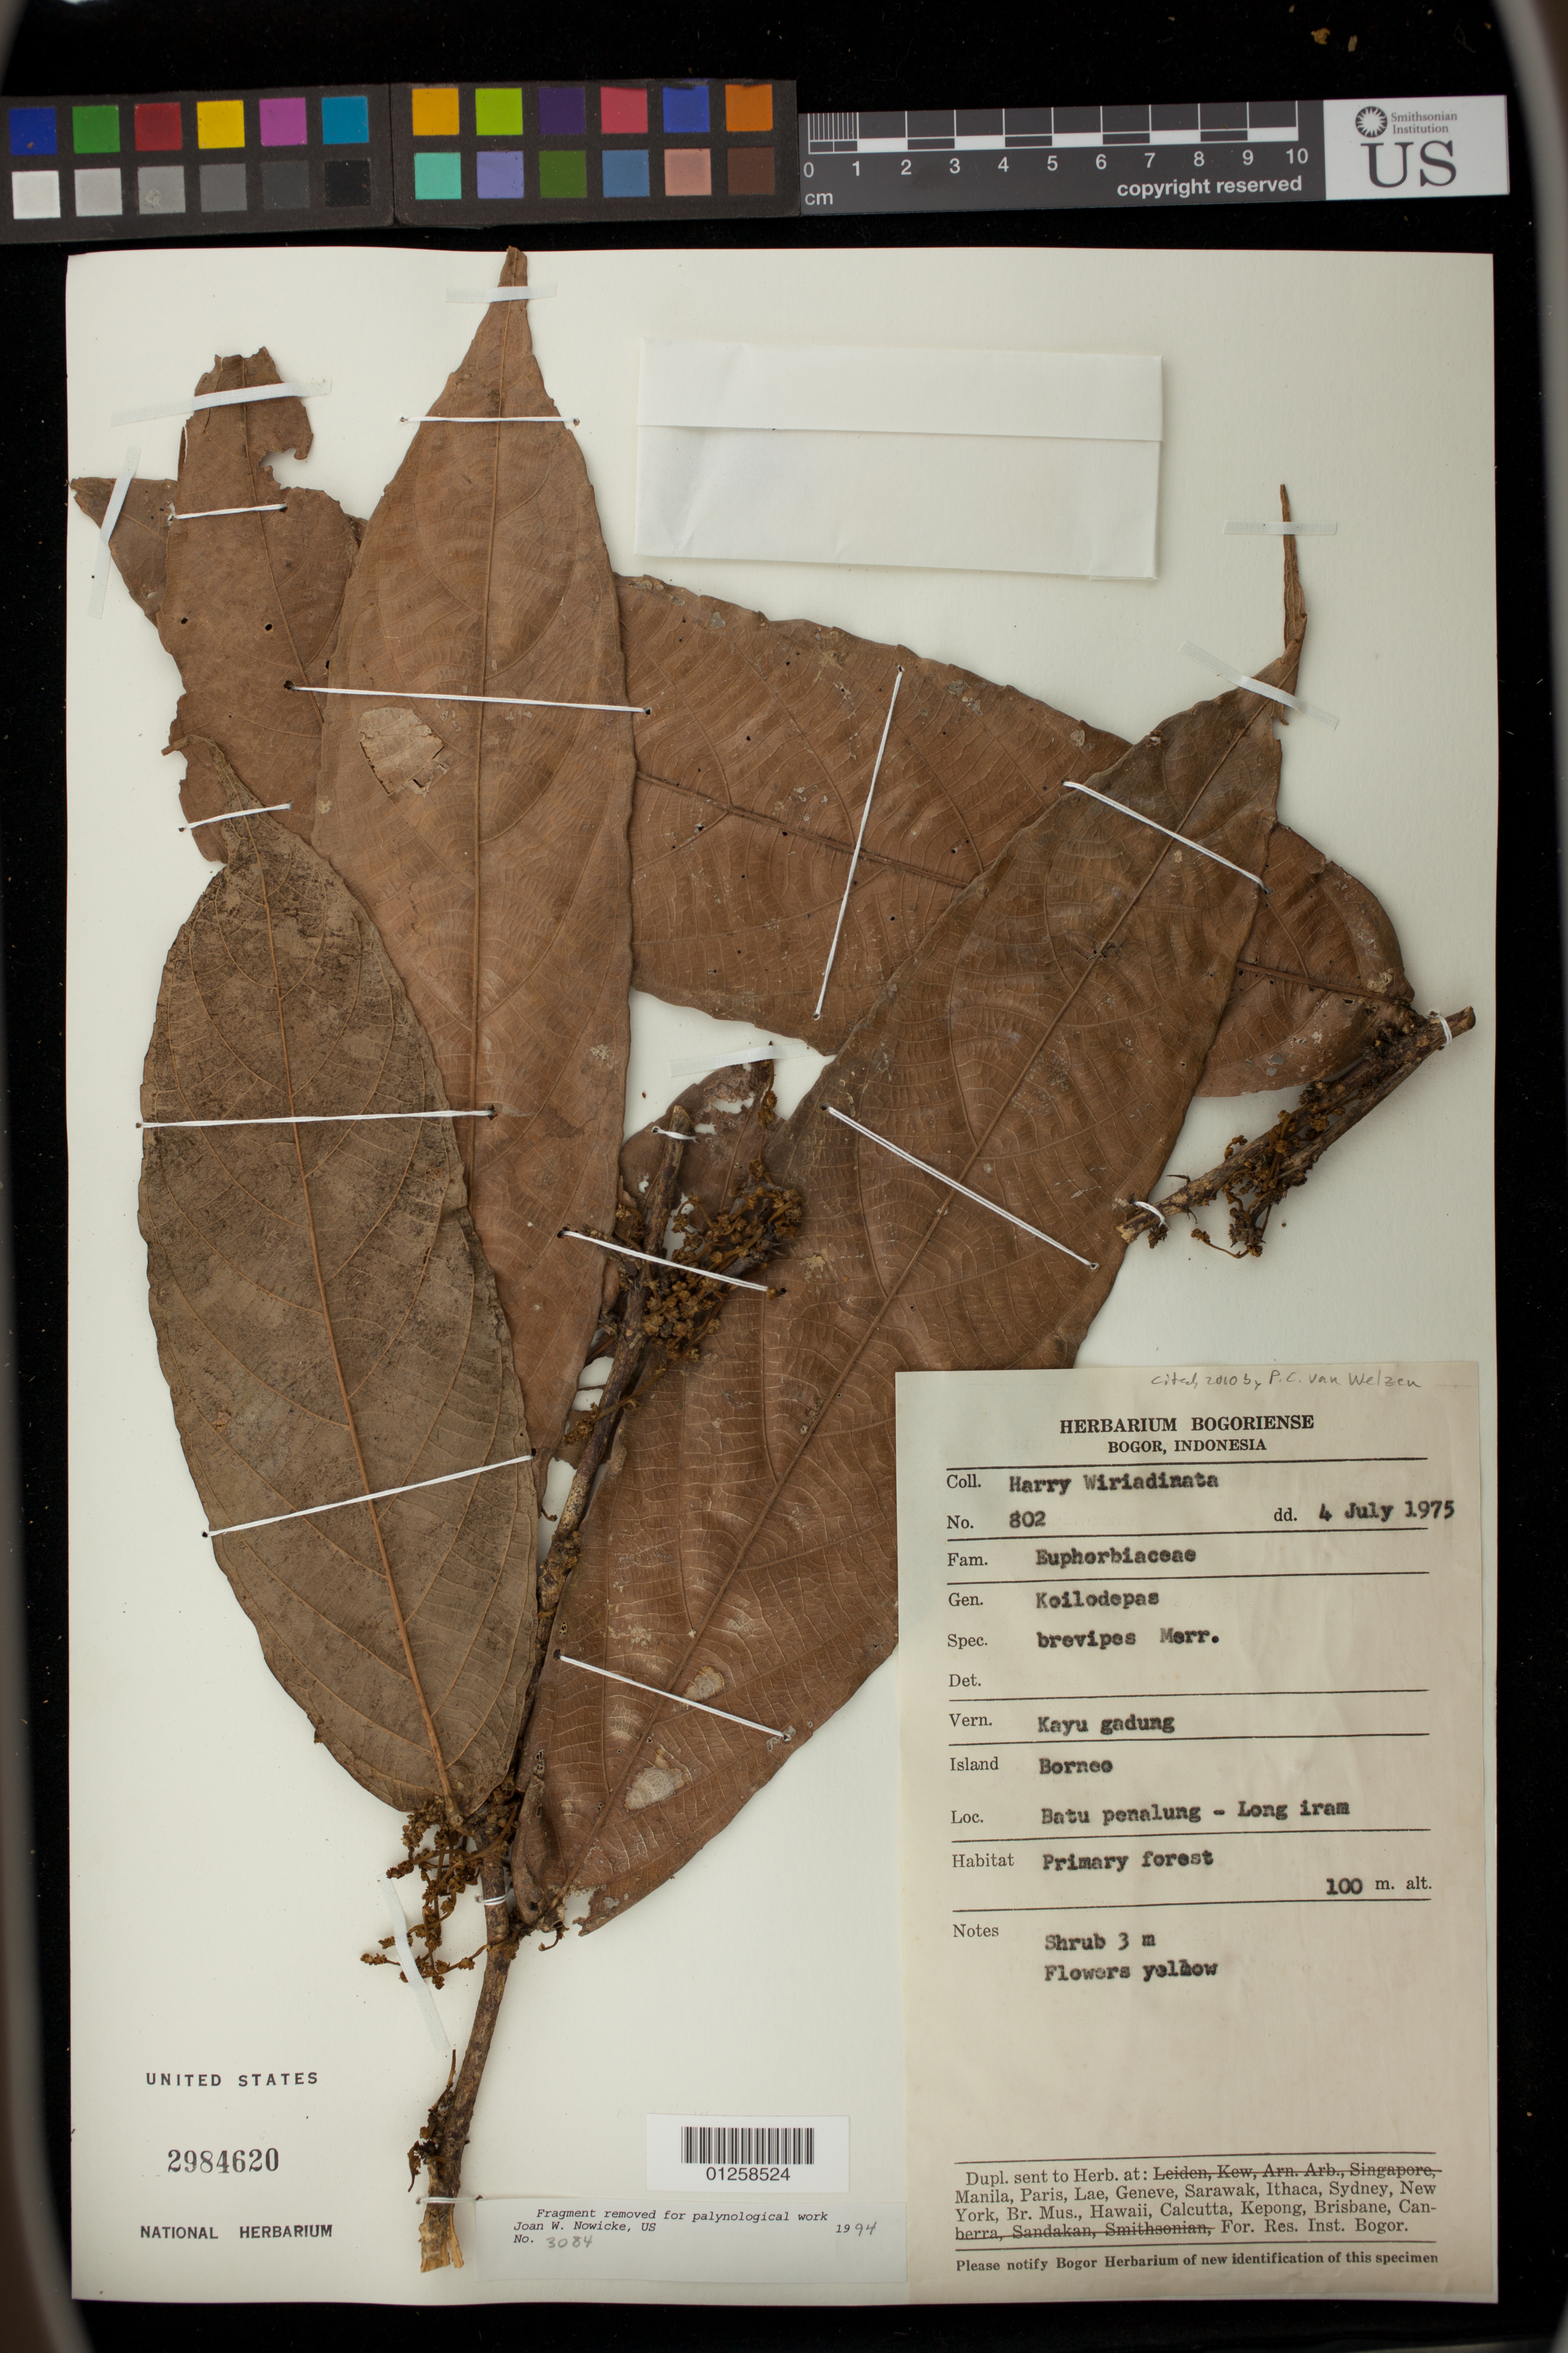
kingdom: Plantae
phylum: Tracheophyta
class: Magnoliopsida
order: Malpighiales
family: Euphorbiaceae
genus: Koilodepas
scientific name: Koilodepas brevipes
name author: Merr.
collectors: H. Wiriadinata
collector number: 802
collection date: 1975-07-04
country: Indonesia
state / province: Kalimantan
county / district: Kalimantan Timur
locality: Borneo,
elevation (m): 100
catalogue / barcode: US 2984620